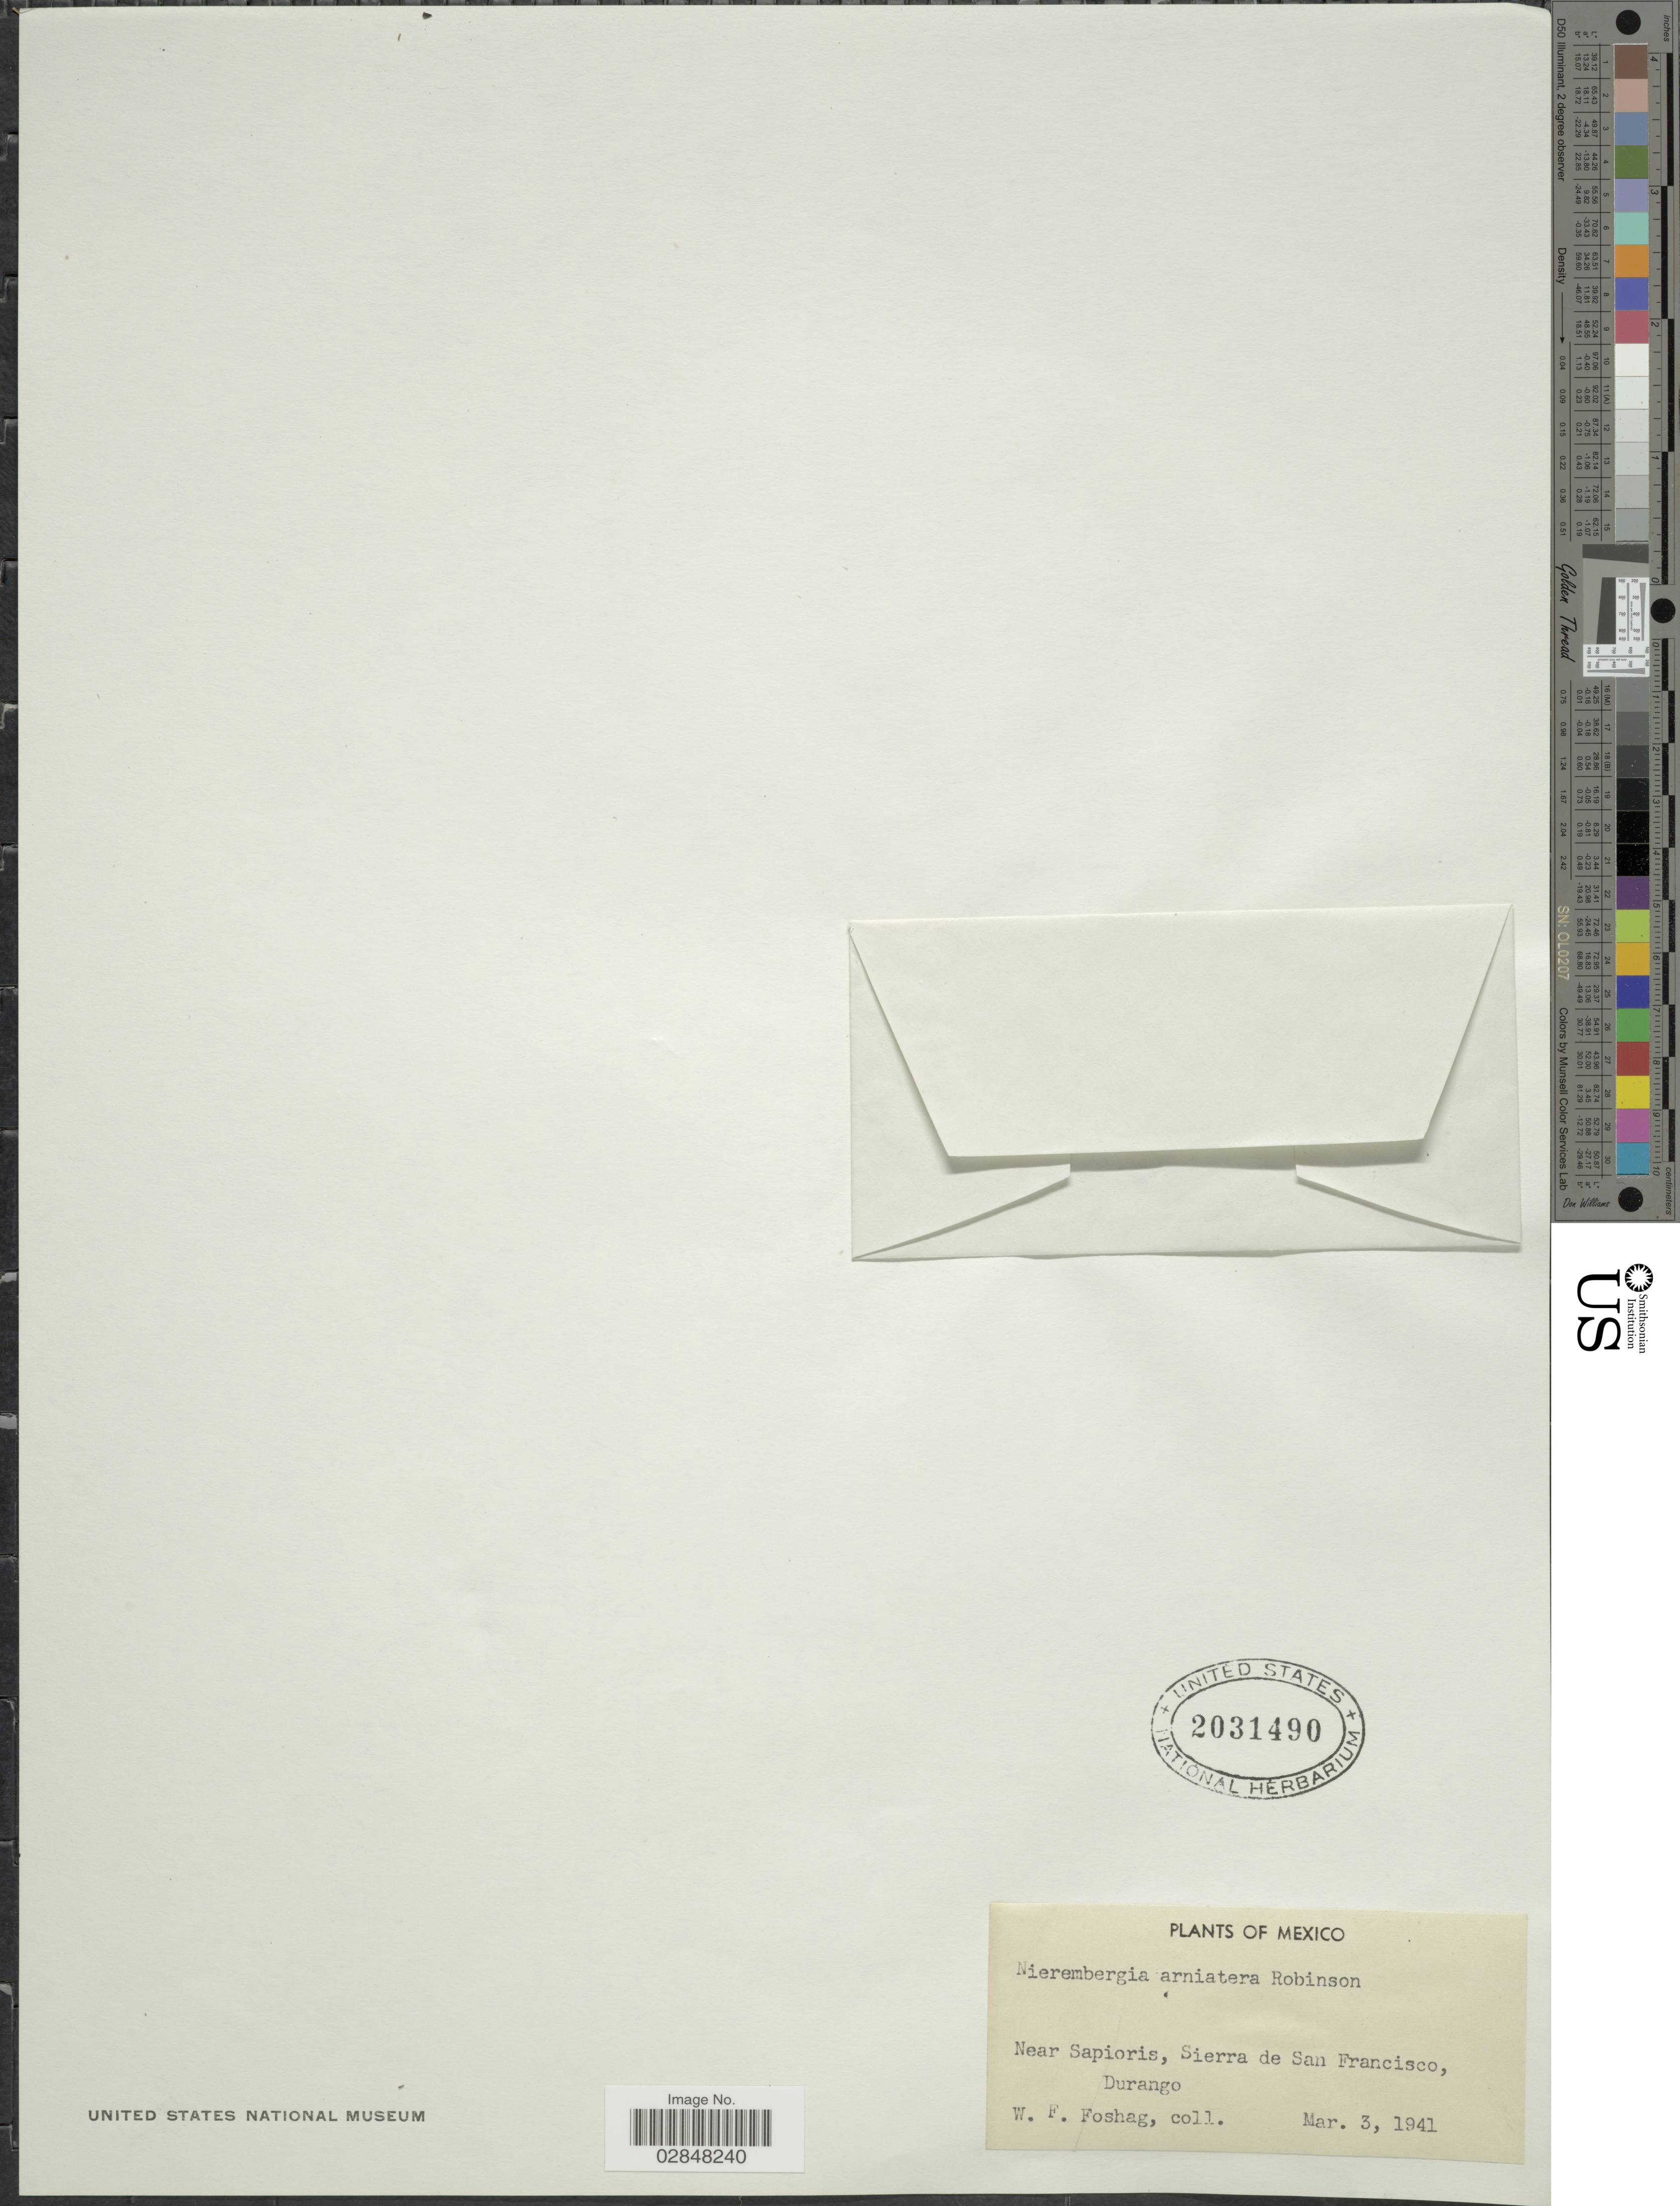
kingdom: Plantae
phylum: Tracheophyta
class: Magnoliopsida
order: Solanales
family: Solanaceae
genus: Bouchetia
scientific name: Bouchetia arniatera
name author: B.L. Rob.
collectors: W. Foshag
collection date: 1941-03-03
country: Mexico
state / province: Durango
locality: Near Sapioris, Sierra de San Francisco.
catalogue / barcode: US 2031490